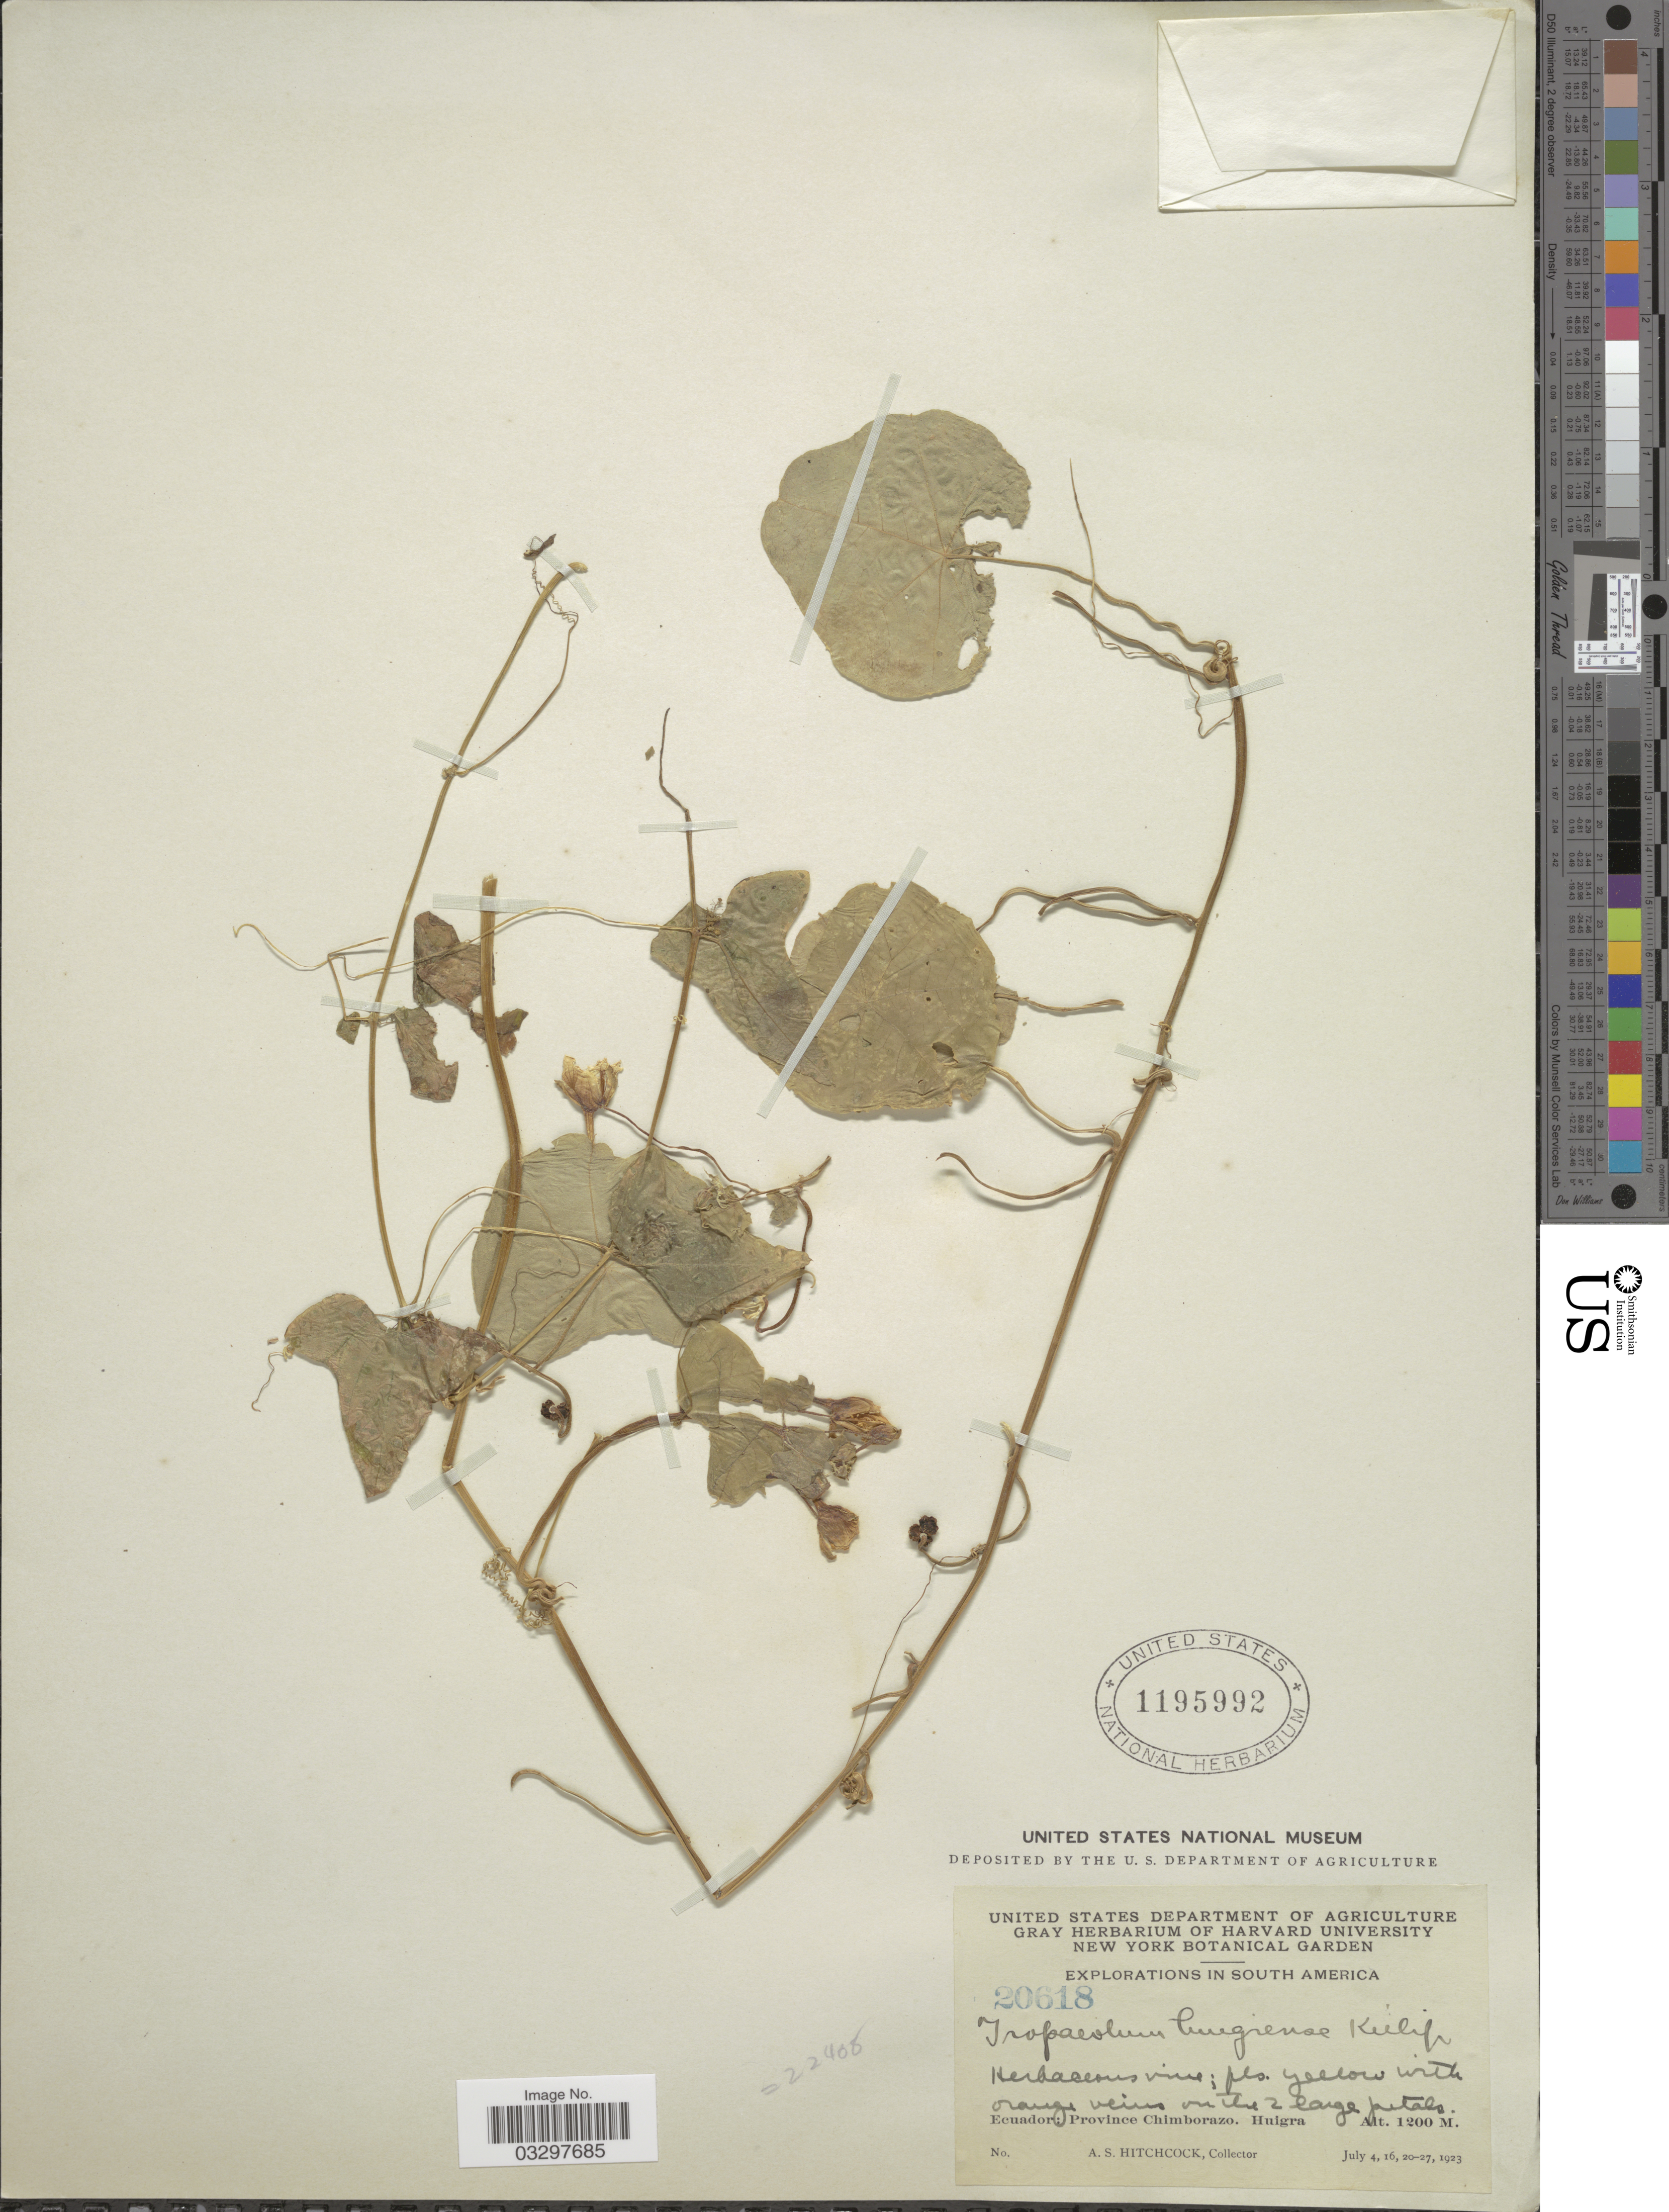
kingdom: Plantae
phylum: Tracheophyta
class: Magnoliopsida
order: Brassicales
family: Tropaeolaceae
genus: Tropaeolum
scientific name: Tropaeolum huigrense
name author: Killip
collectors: A. S. Hitchcock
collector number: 20618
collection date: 1923-07-04/1923-07-27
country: Ecuador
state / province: Chimborazo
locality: Province Chimborazo, Huigra.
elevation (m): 1200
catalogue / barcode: US 1195992